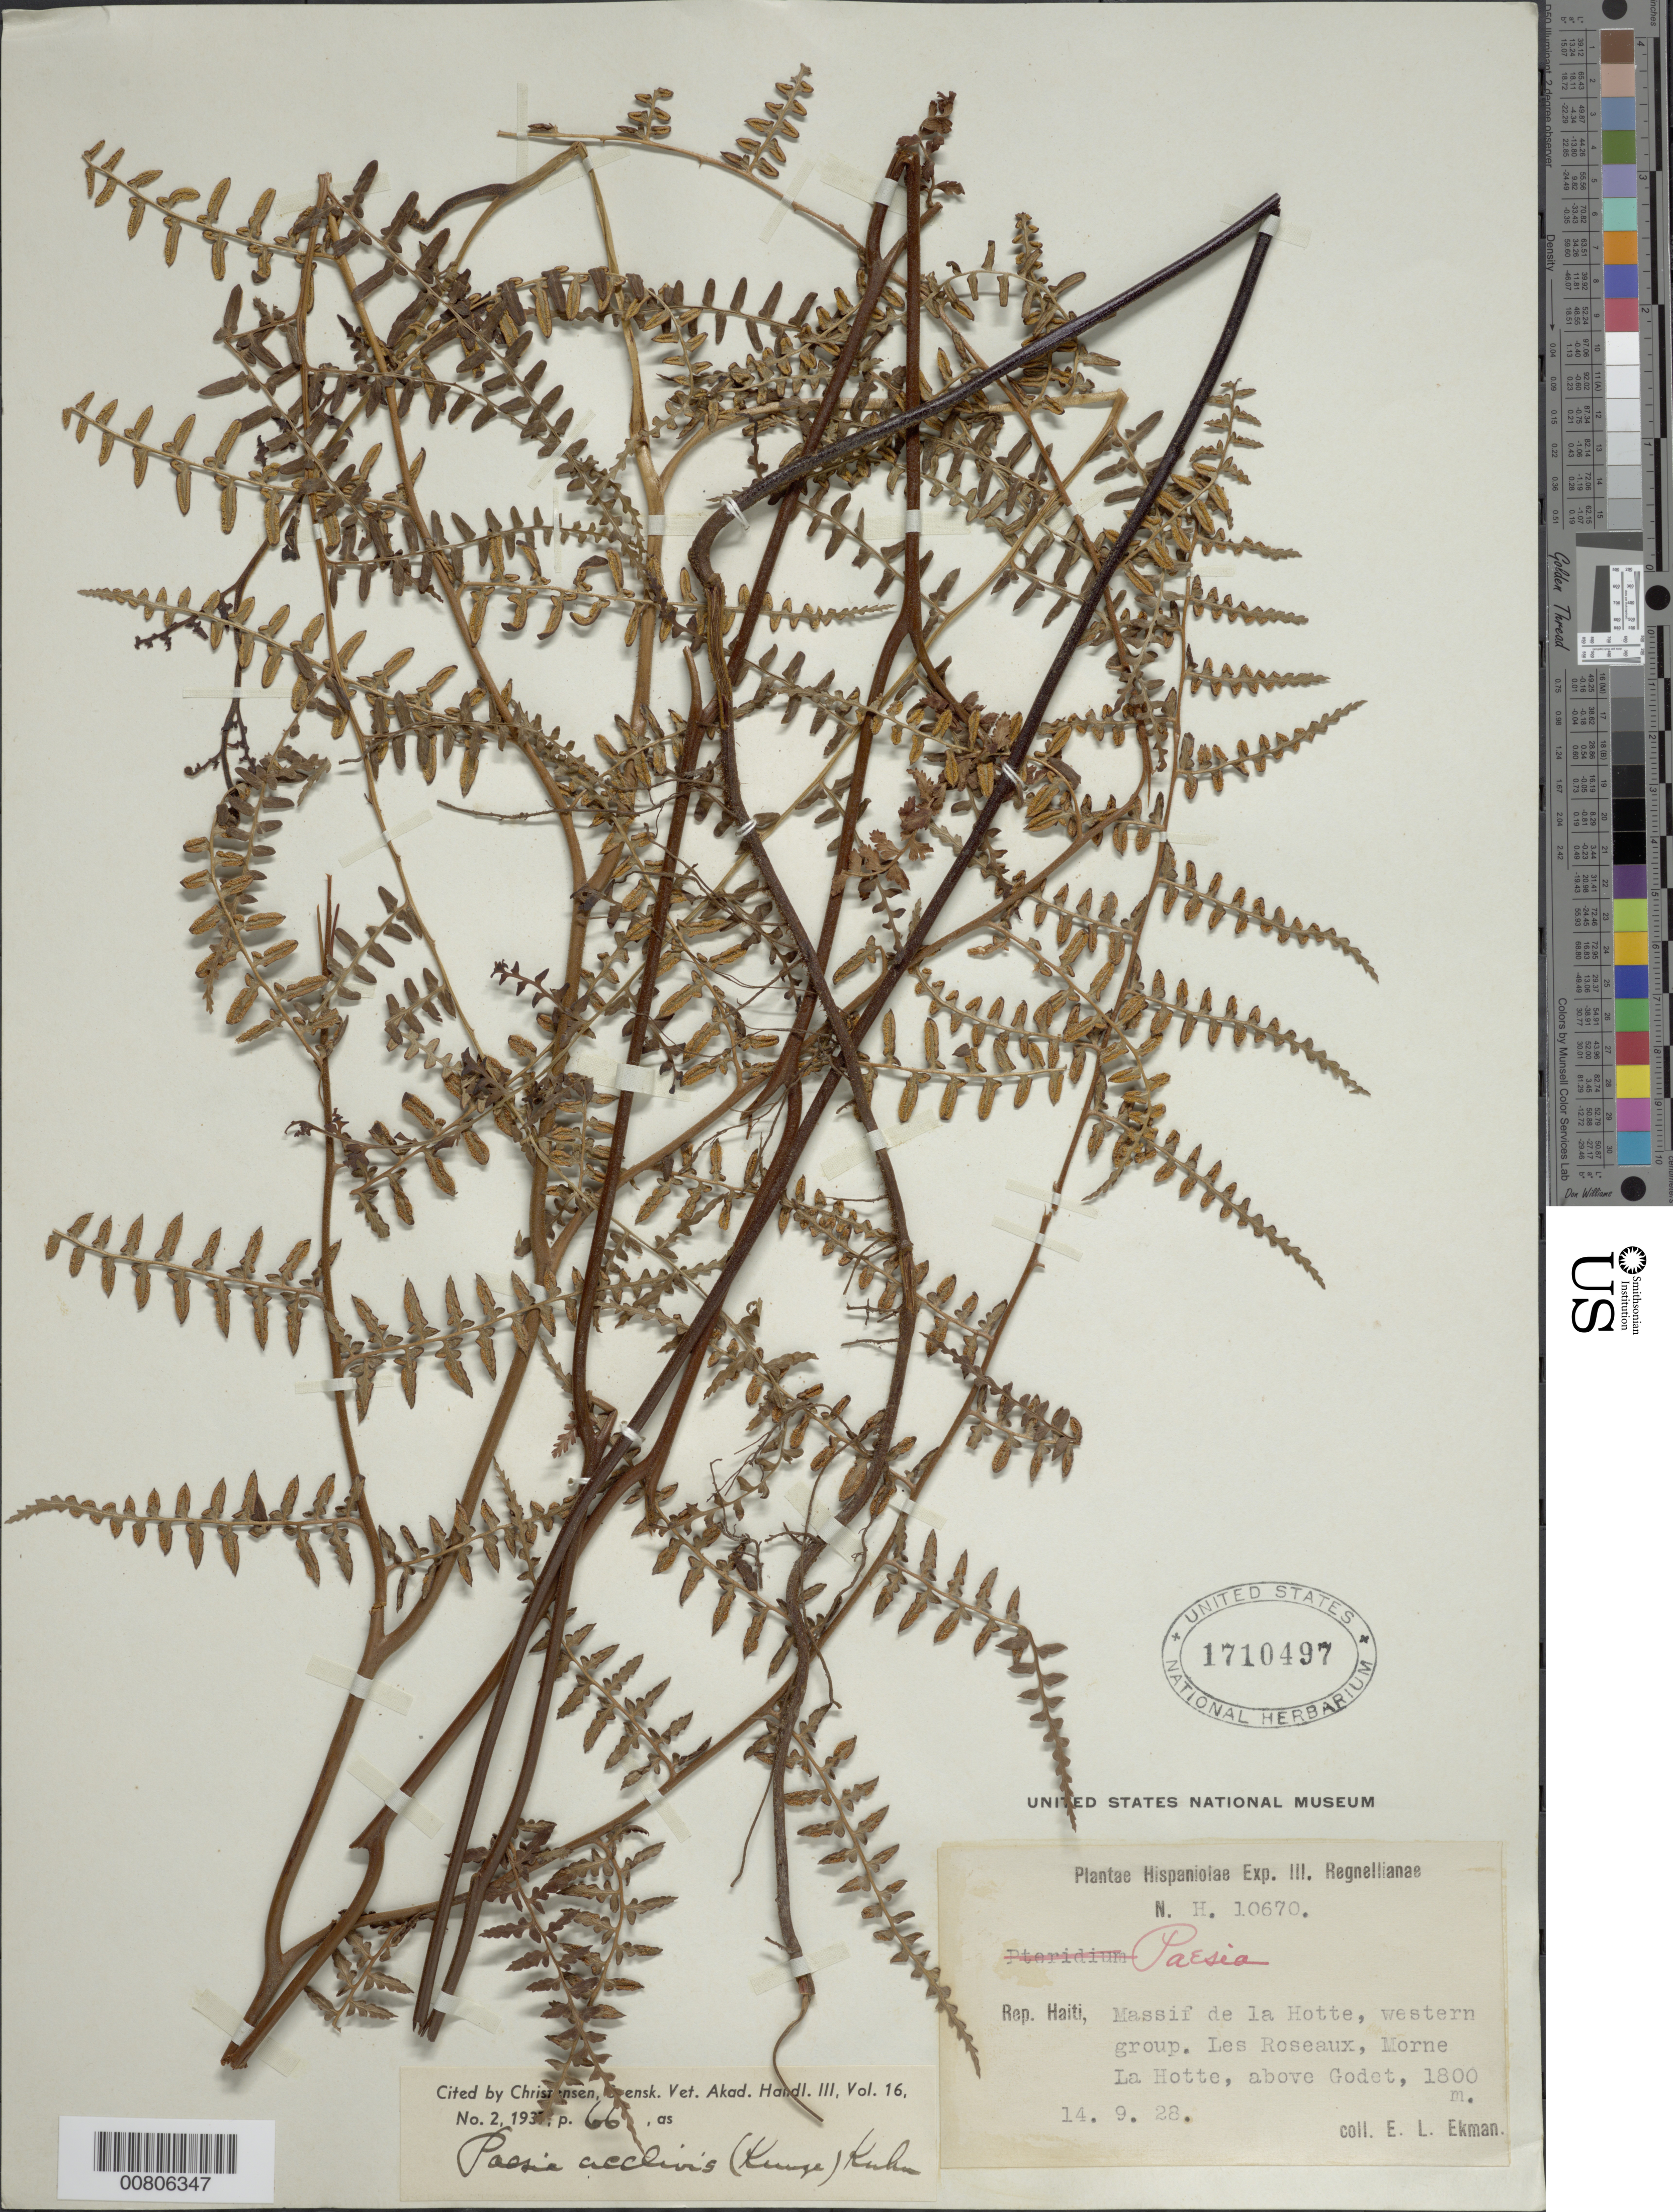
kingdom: Plantae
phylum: Tracheophyta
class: Polypodiopsida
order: Polypodiales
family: Dennstaedtiaceae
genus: Paesia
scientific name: Paesia glandulosa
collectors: E. L. Ekman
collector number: H 10670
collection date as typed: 14 Sep 1928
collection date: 1928-09-14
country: Haiti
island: Hispaniola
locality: Massif de la Hotte, western group, Les Roseaux, Morne La Hotte, above Godet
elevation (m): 1800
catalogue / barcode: US 1710497